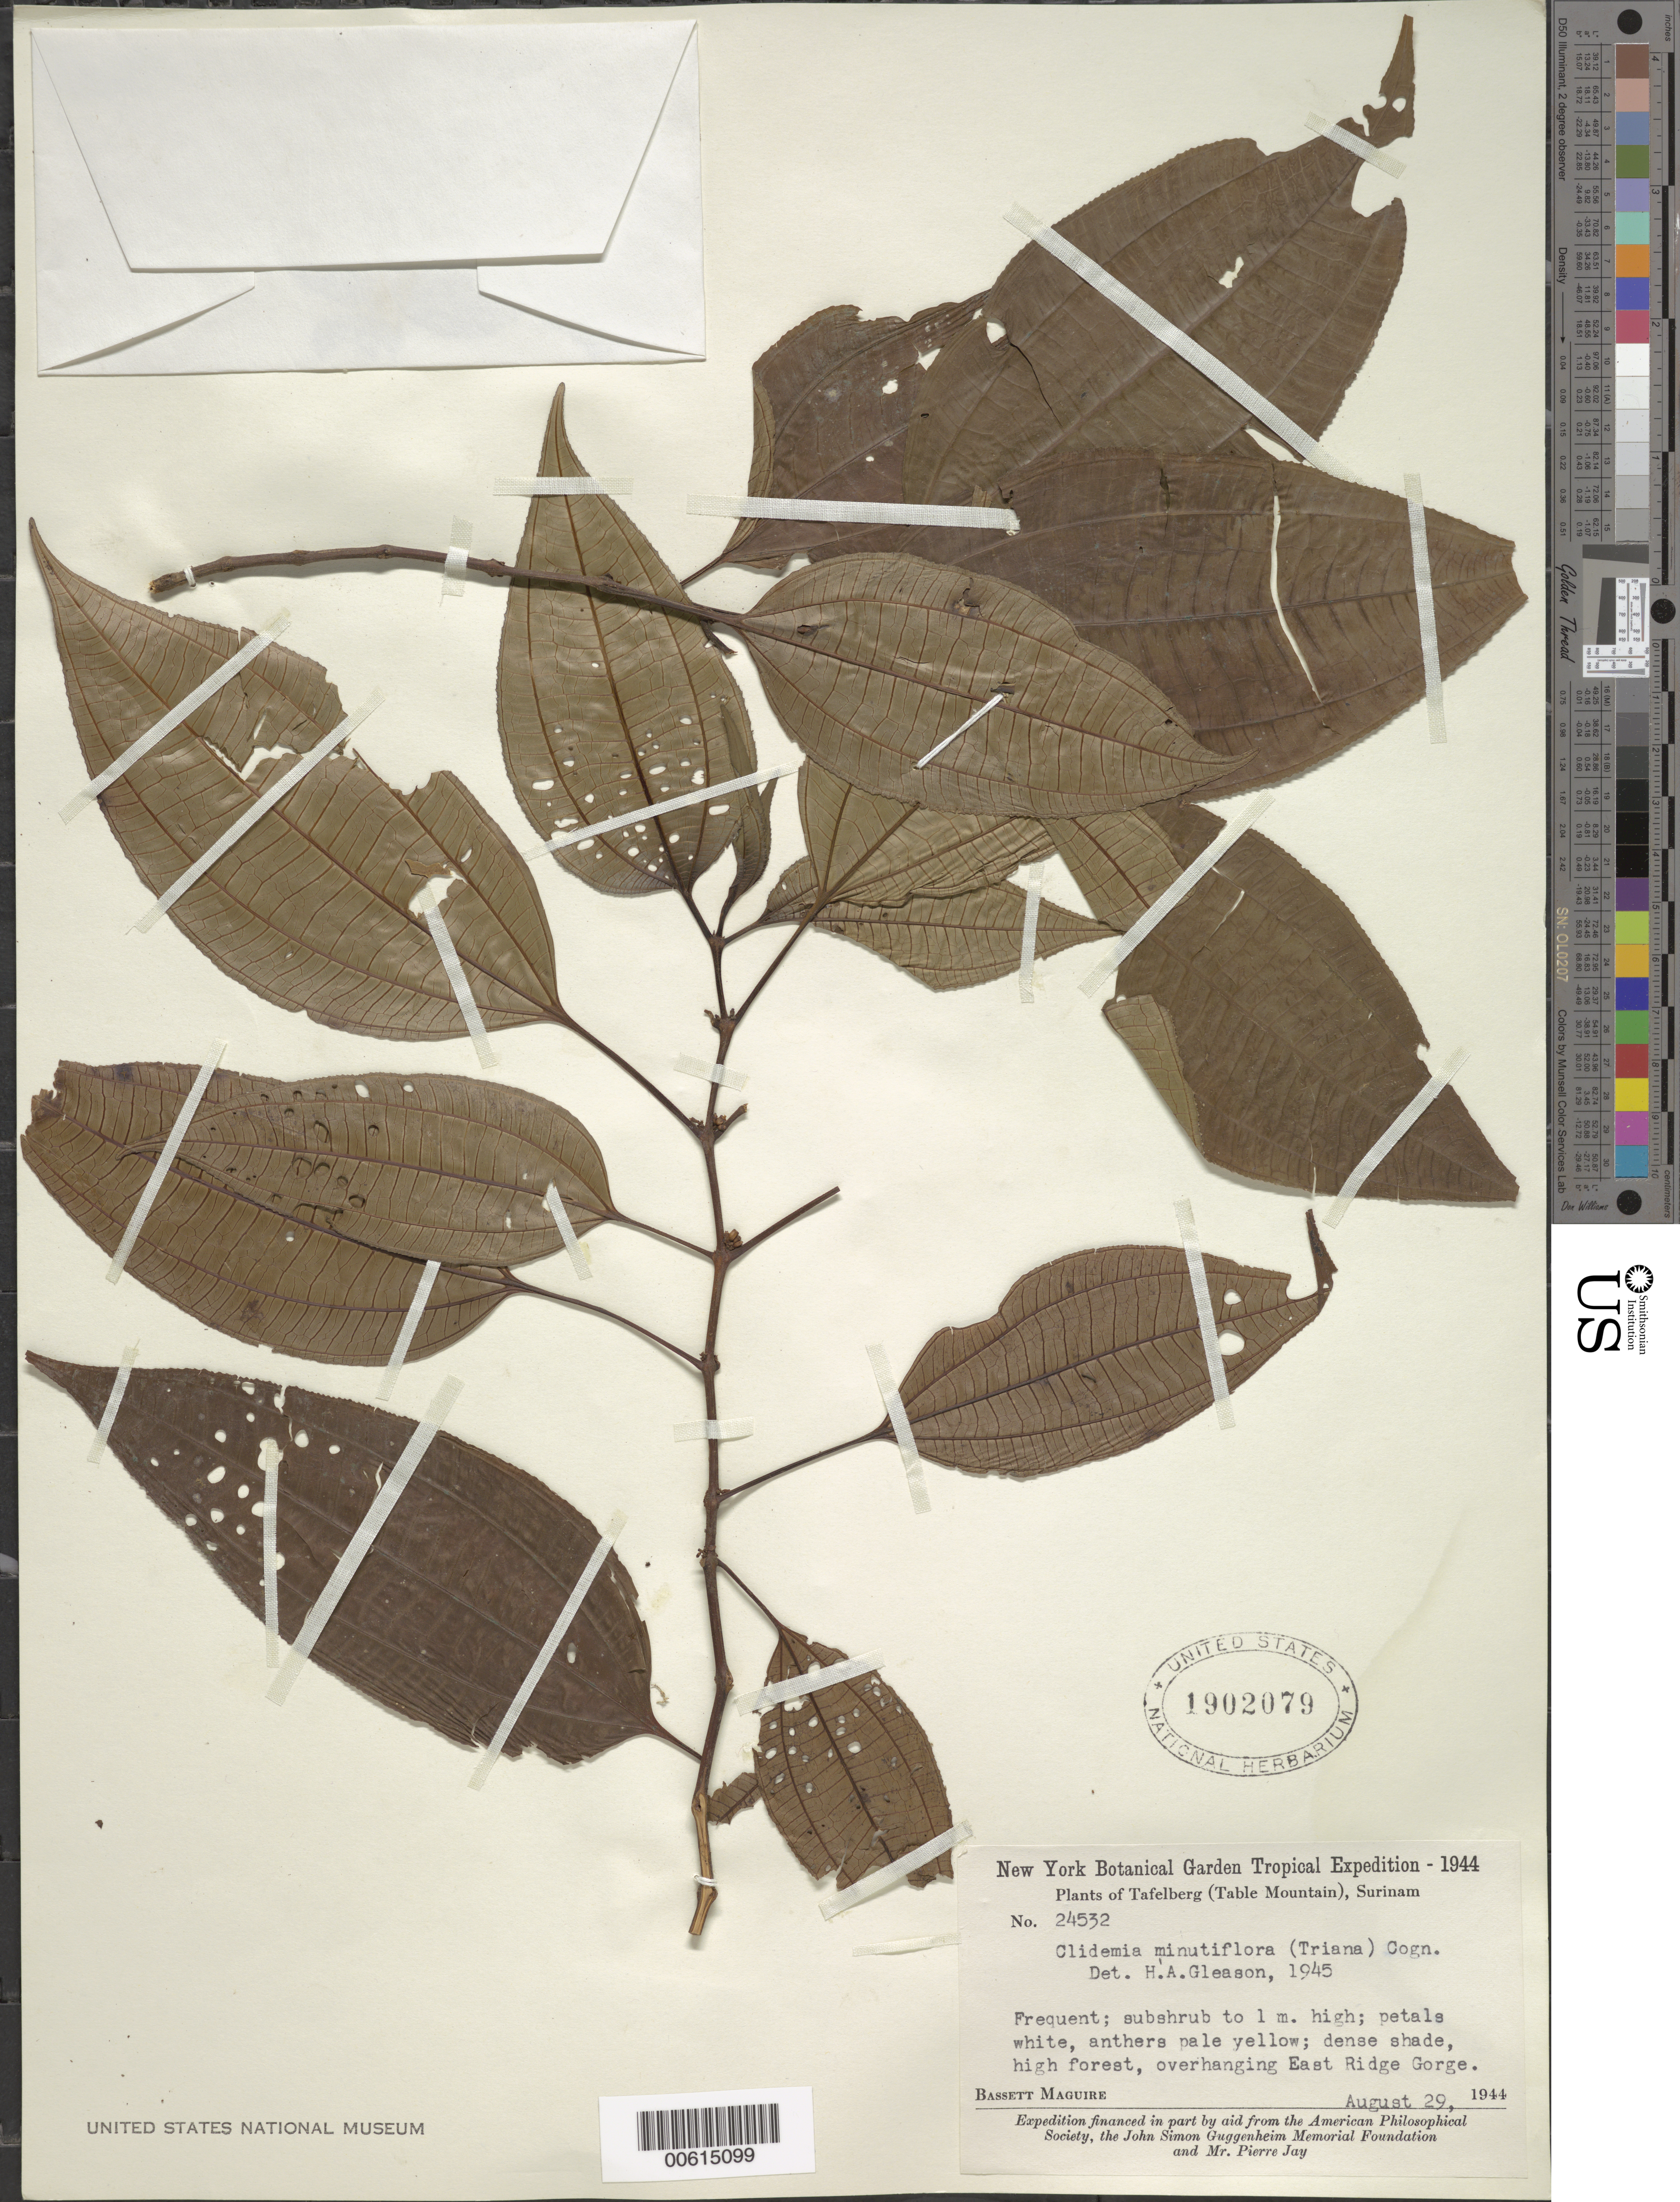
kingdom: Plantae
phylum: Tracheophyta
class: Magnoliopsida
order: Myrtales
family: Melastomataceae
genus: Clidemia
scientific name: Clidemia minutiflora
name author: (Triana) Cogn.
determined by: Gleason, H. A.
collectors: B. Maguire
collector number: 24532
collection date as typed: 29-Aug-44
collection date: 1944-08-29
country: Suriname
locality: Tafelberg (Table Mountain), East Ridge Creek Gorge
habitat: Dense shade, high forest, overhanging gorge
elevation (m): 750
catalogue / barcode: US 1902079